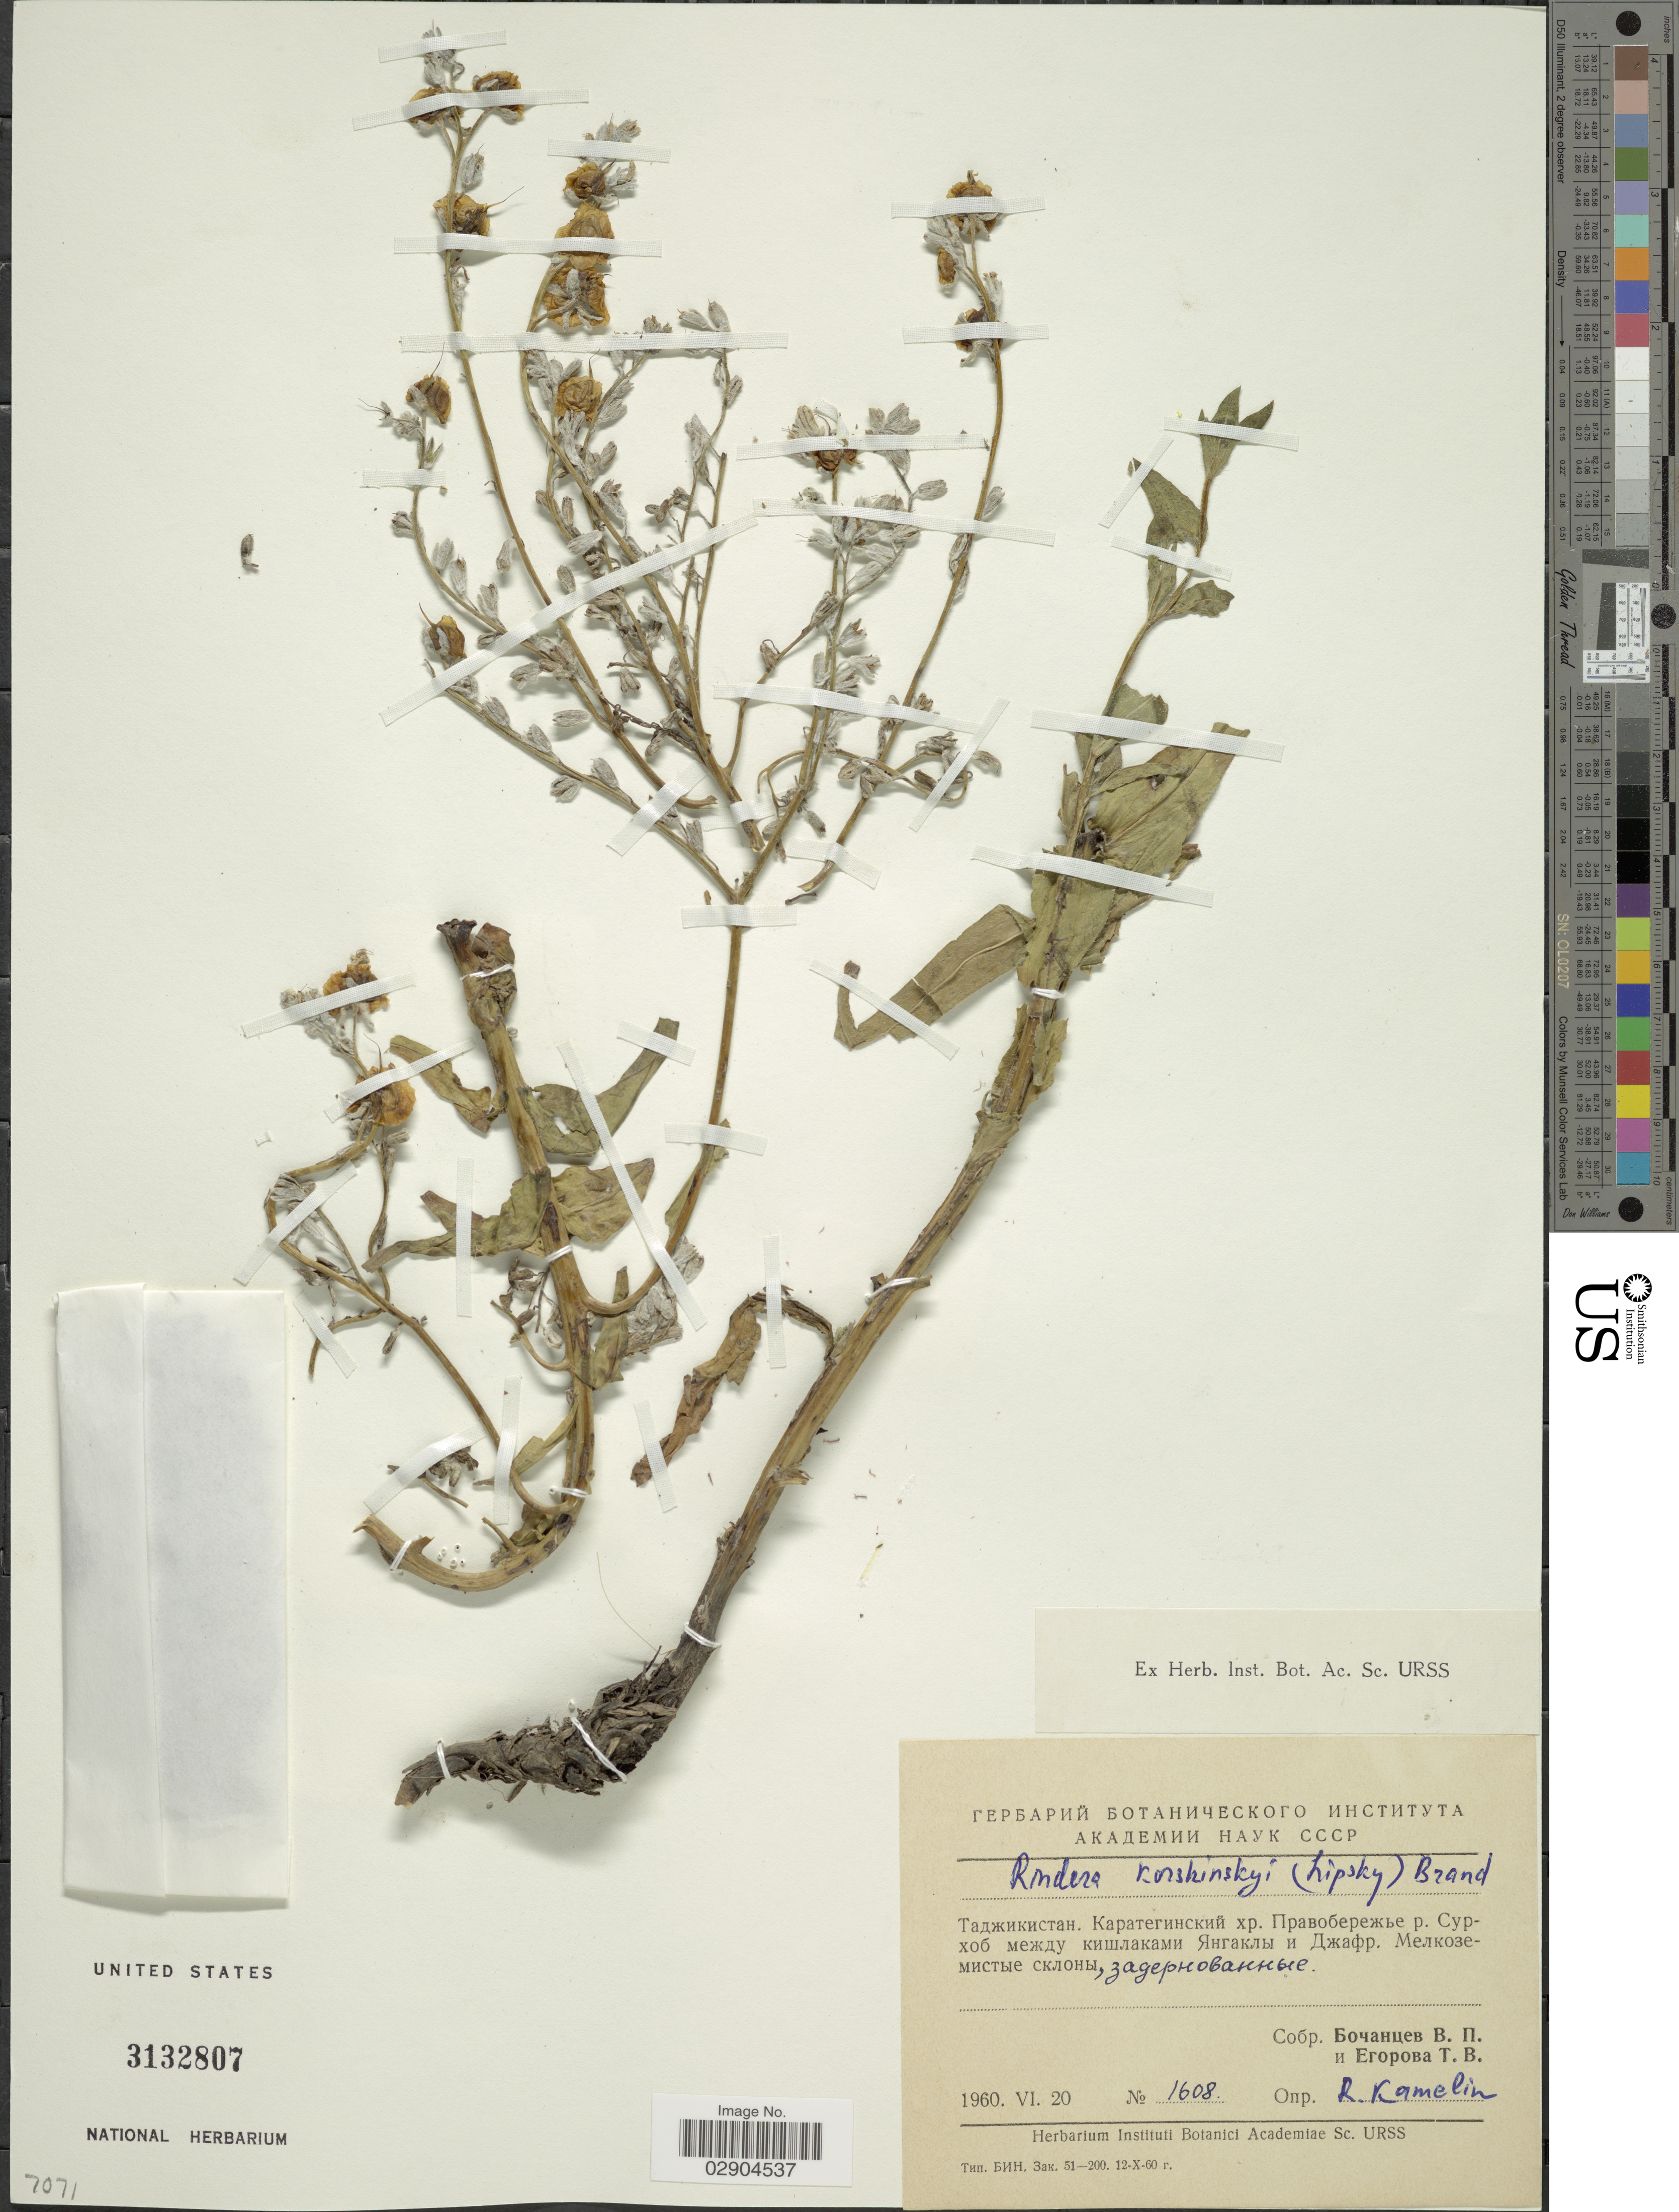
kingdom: Plantae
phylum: Tracheophyta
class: Magnoliopsida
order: Boraginales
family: Boraginaceae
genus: Rindera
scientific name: Rindera korshinskyi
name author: Brand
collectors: V. Bochantsev & T. Egotova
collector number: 1608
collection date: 1960-06-20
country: Tajikistan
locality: right shore of Surkhob river between villages Yangakly and Djafr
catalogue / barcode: US 3132807